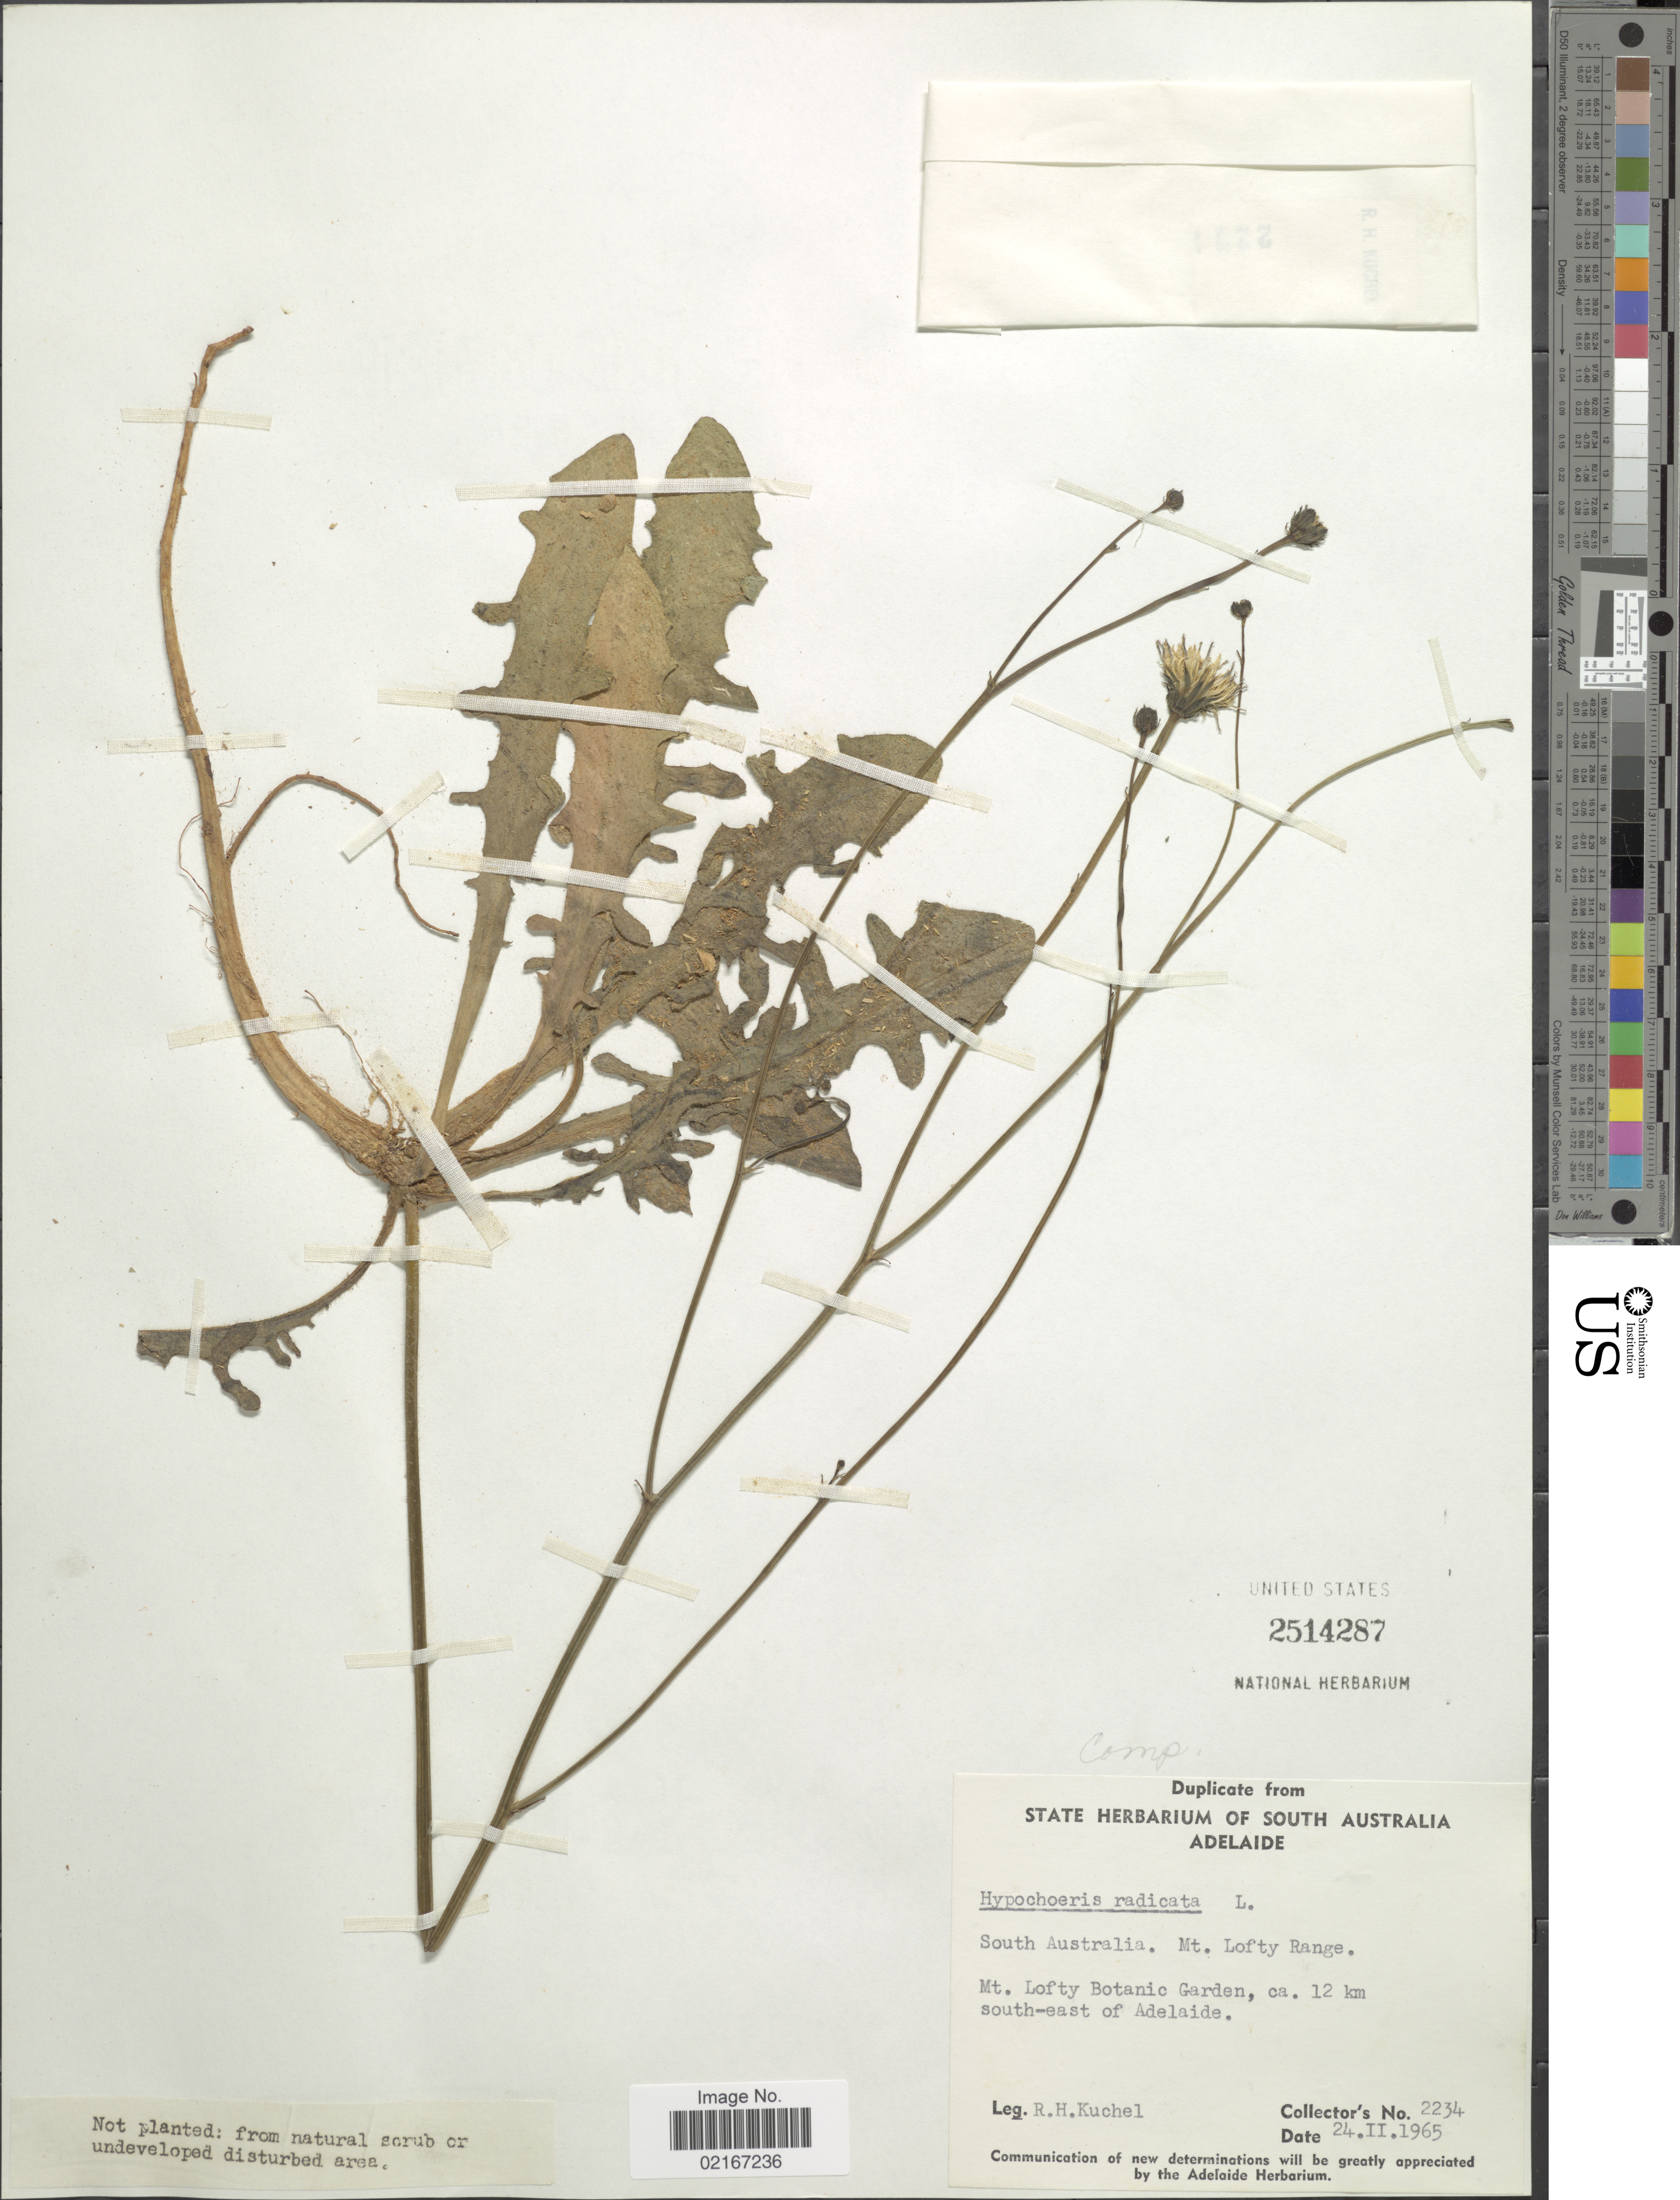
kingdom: Plantae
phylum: Tracheophyta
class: Magnoliopsida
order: Asterales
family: Asteraceae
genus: Hypochaeris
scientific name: Hypochaeris radicata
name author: L.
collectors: R. Kuchel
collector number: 2234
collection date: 1965-02-24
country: Australia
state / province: South Australia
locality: Mt. Lofty Range, Mt. Lofty Botanic Garden, ca 12 km south-east of Adelaide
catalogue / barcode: US 2514287